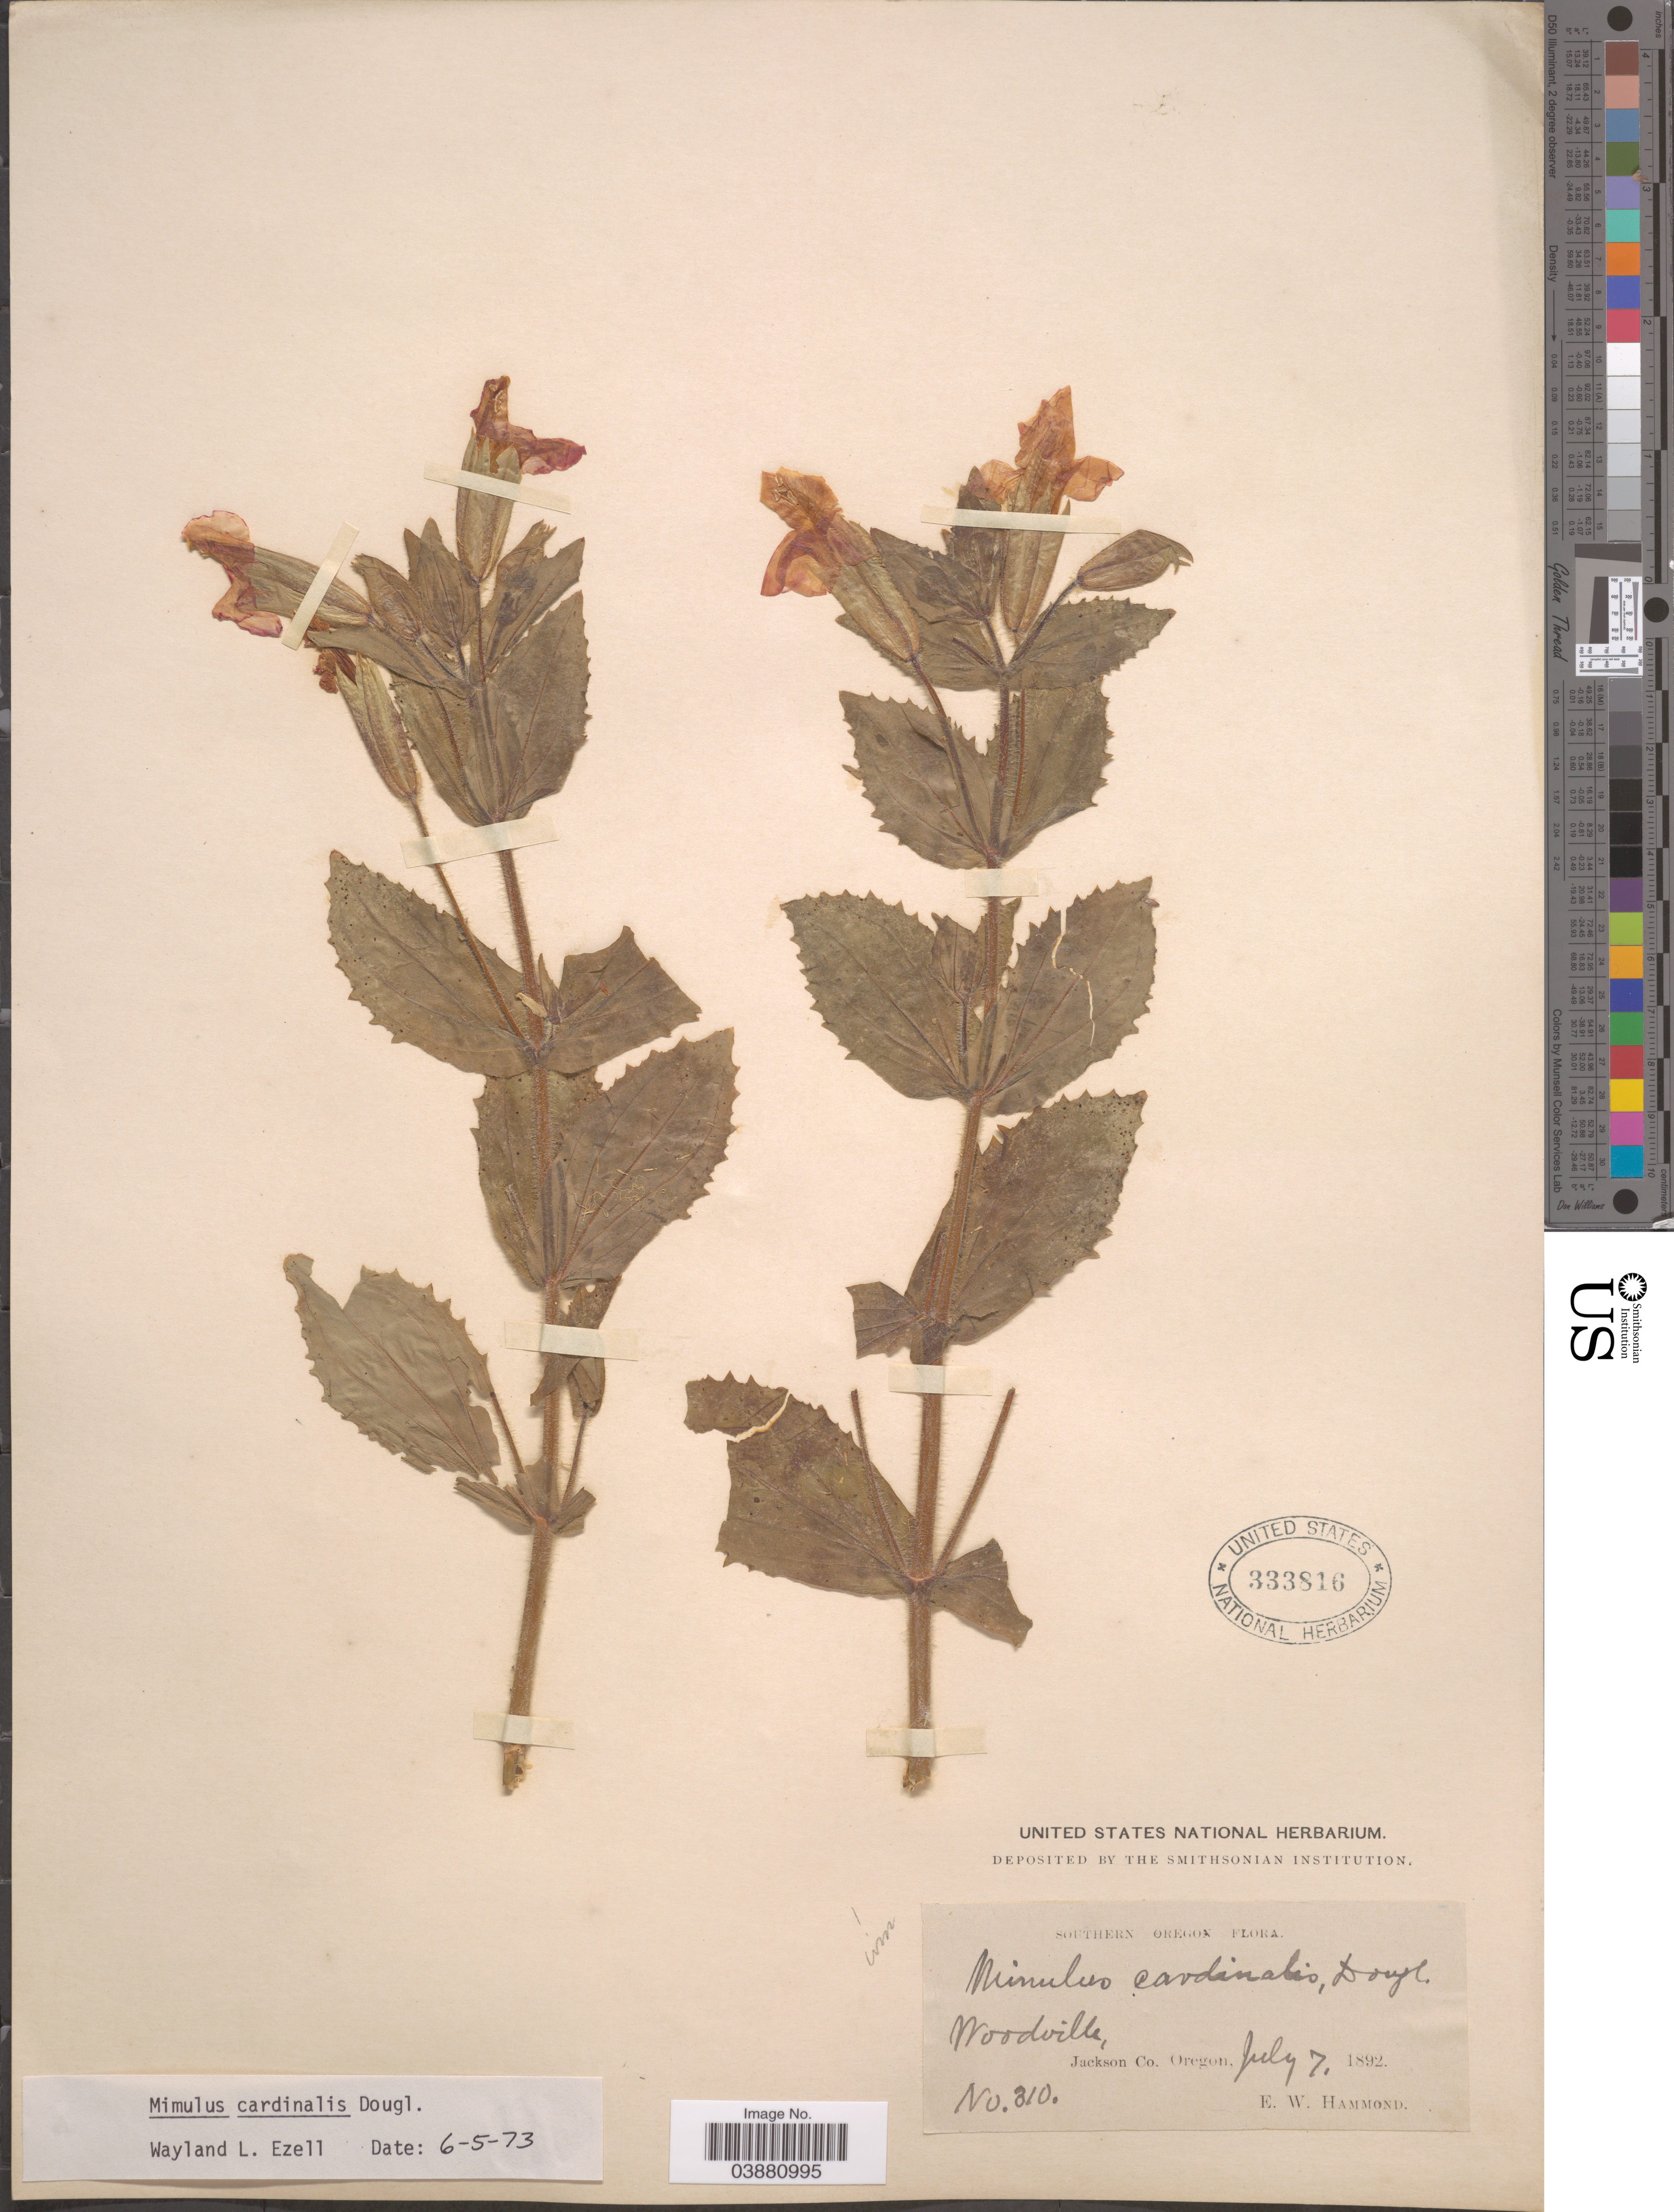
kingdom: Plantae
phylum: Tracheophyta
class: Magnoliopsida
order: Lamiales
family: Phrymaceae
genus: Mimulus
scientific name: Mimulus cardinalis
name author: Douglas ex Benth.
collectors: E. Hammond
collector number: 310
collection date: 1892-07-07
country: United States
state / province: Oregon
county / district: Jackson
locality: Southern Oregon. Woodville, Jackson Co.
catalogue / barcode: US 333816